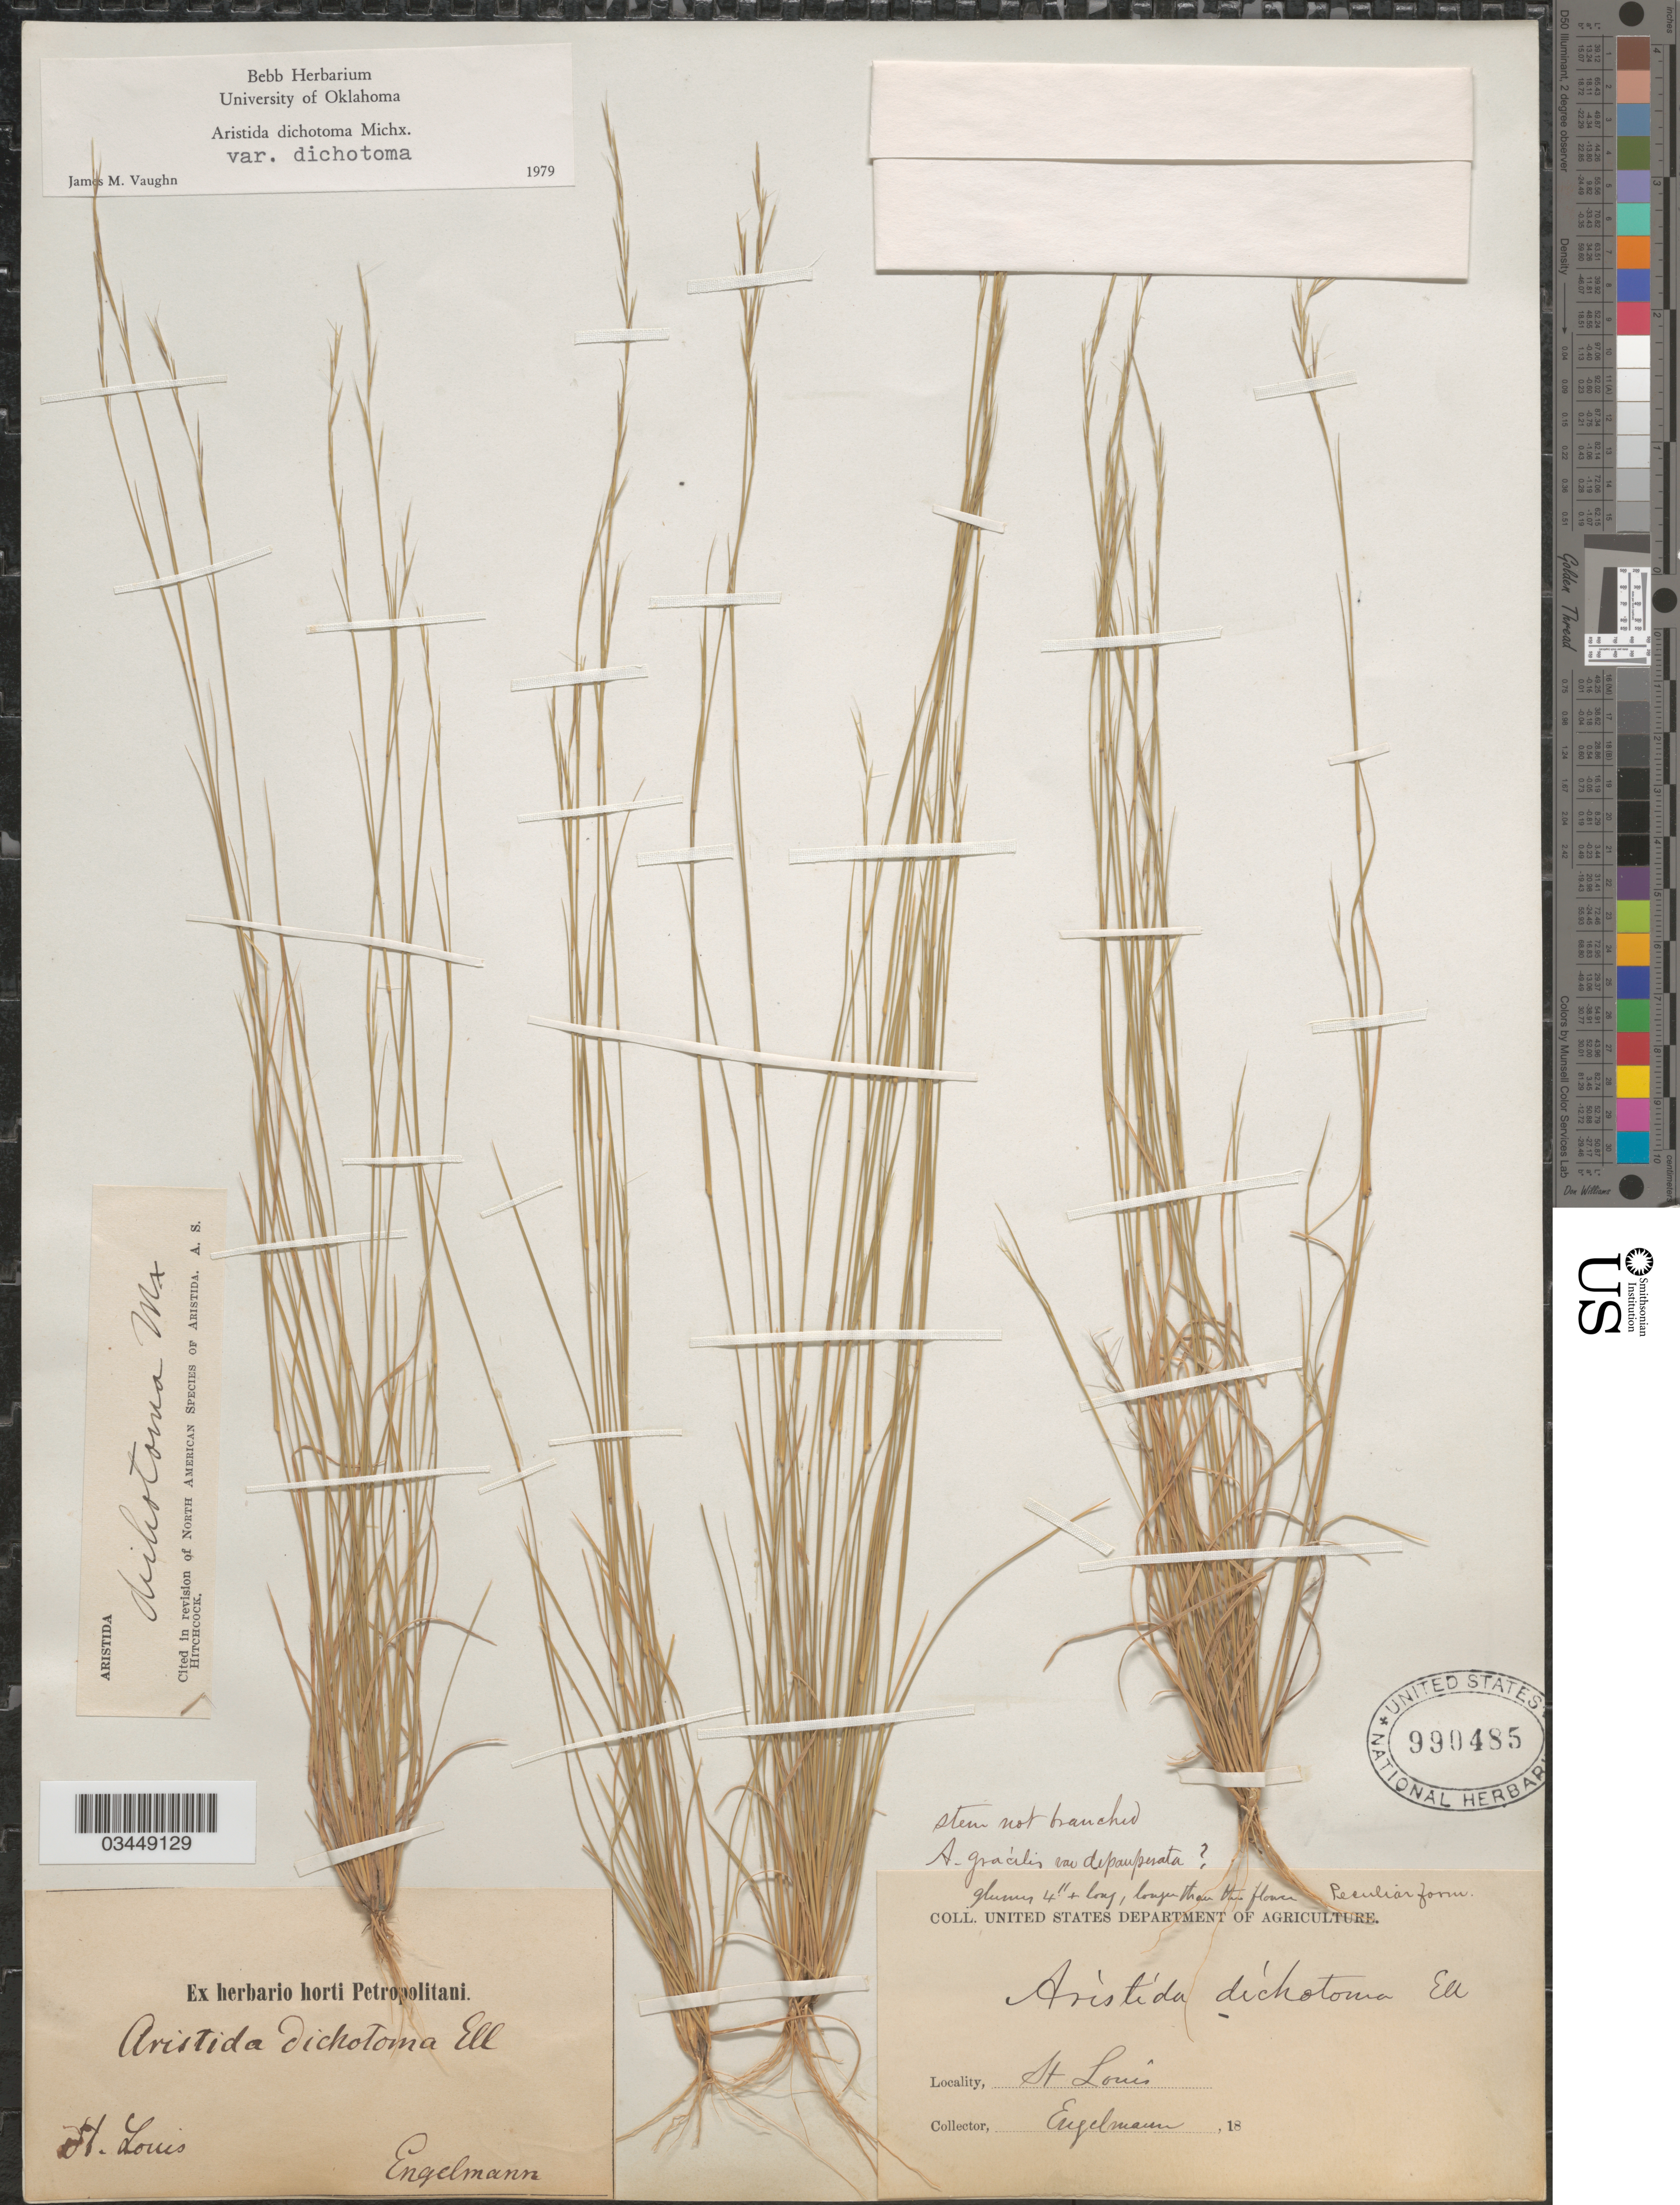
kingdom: Plantae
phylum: Tracheophyta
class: Liliopsida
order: Poales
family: Poaceae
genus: Aristida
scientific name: Aristida dichotoma var. dichotoma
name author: Michx.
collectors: -- Engelmann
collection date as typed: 18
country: United States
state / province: Missouri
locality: St. Louis.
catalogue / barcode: US 990485